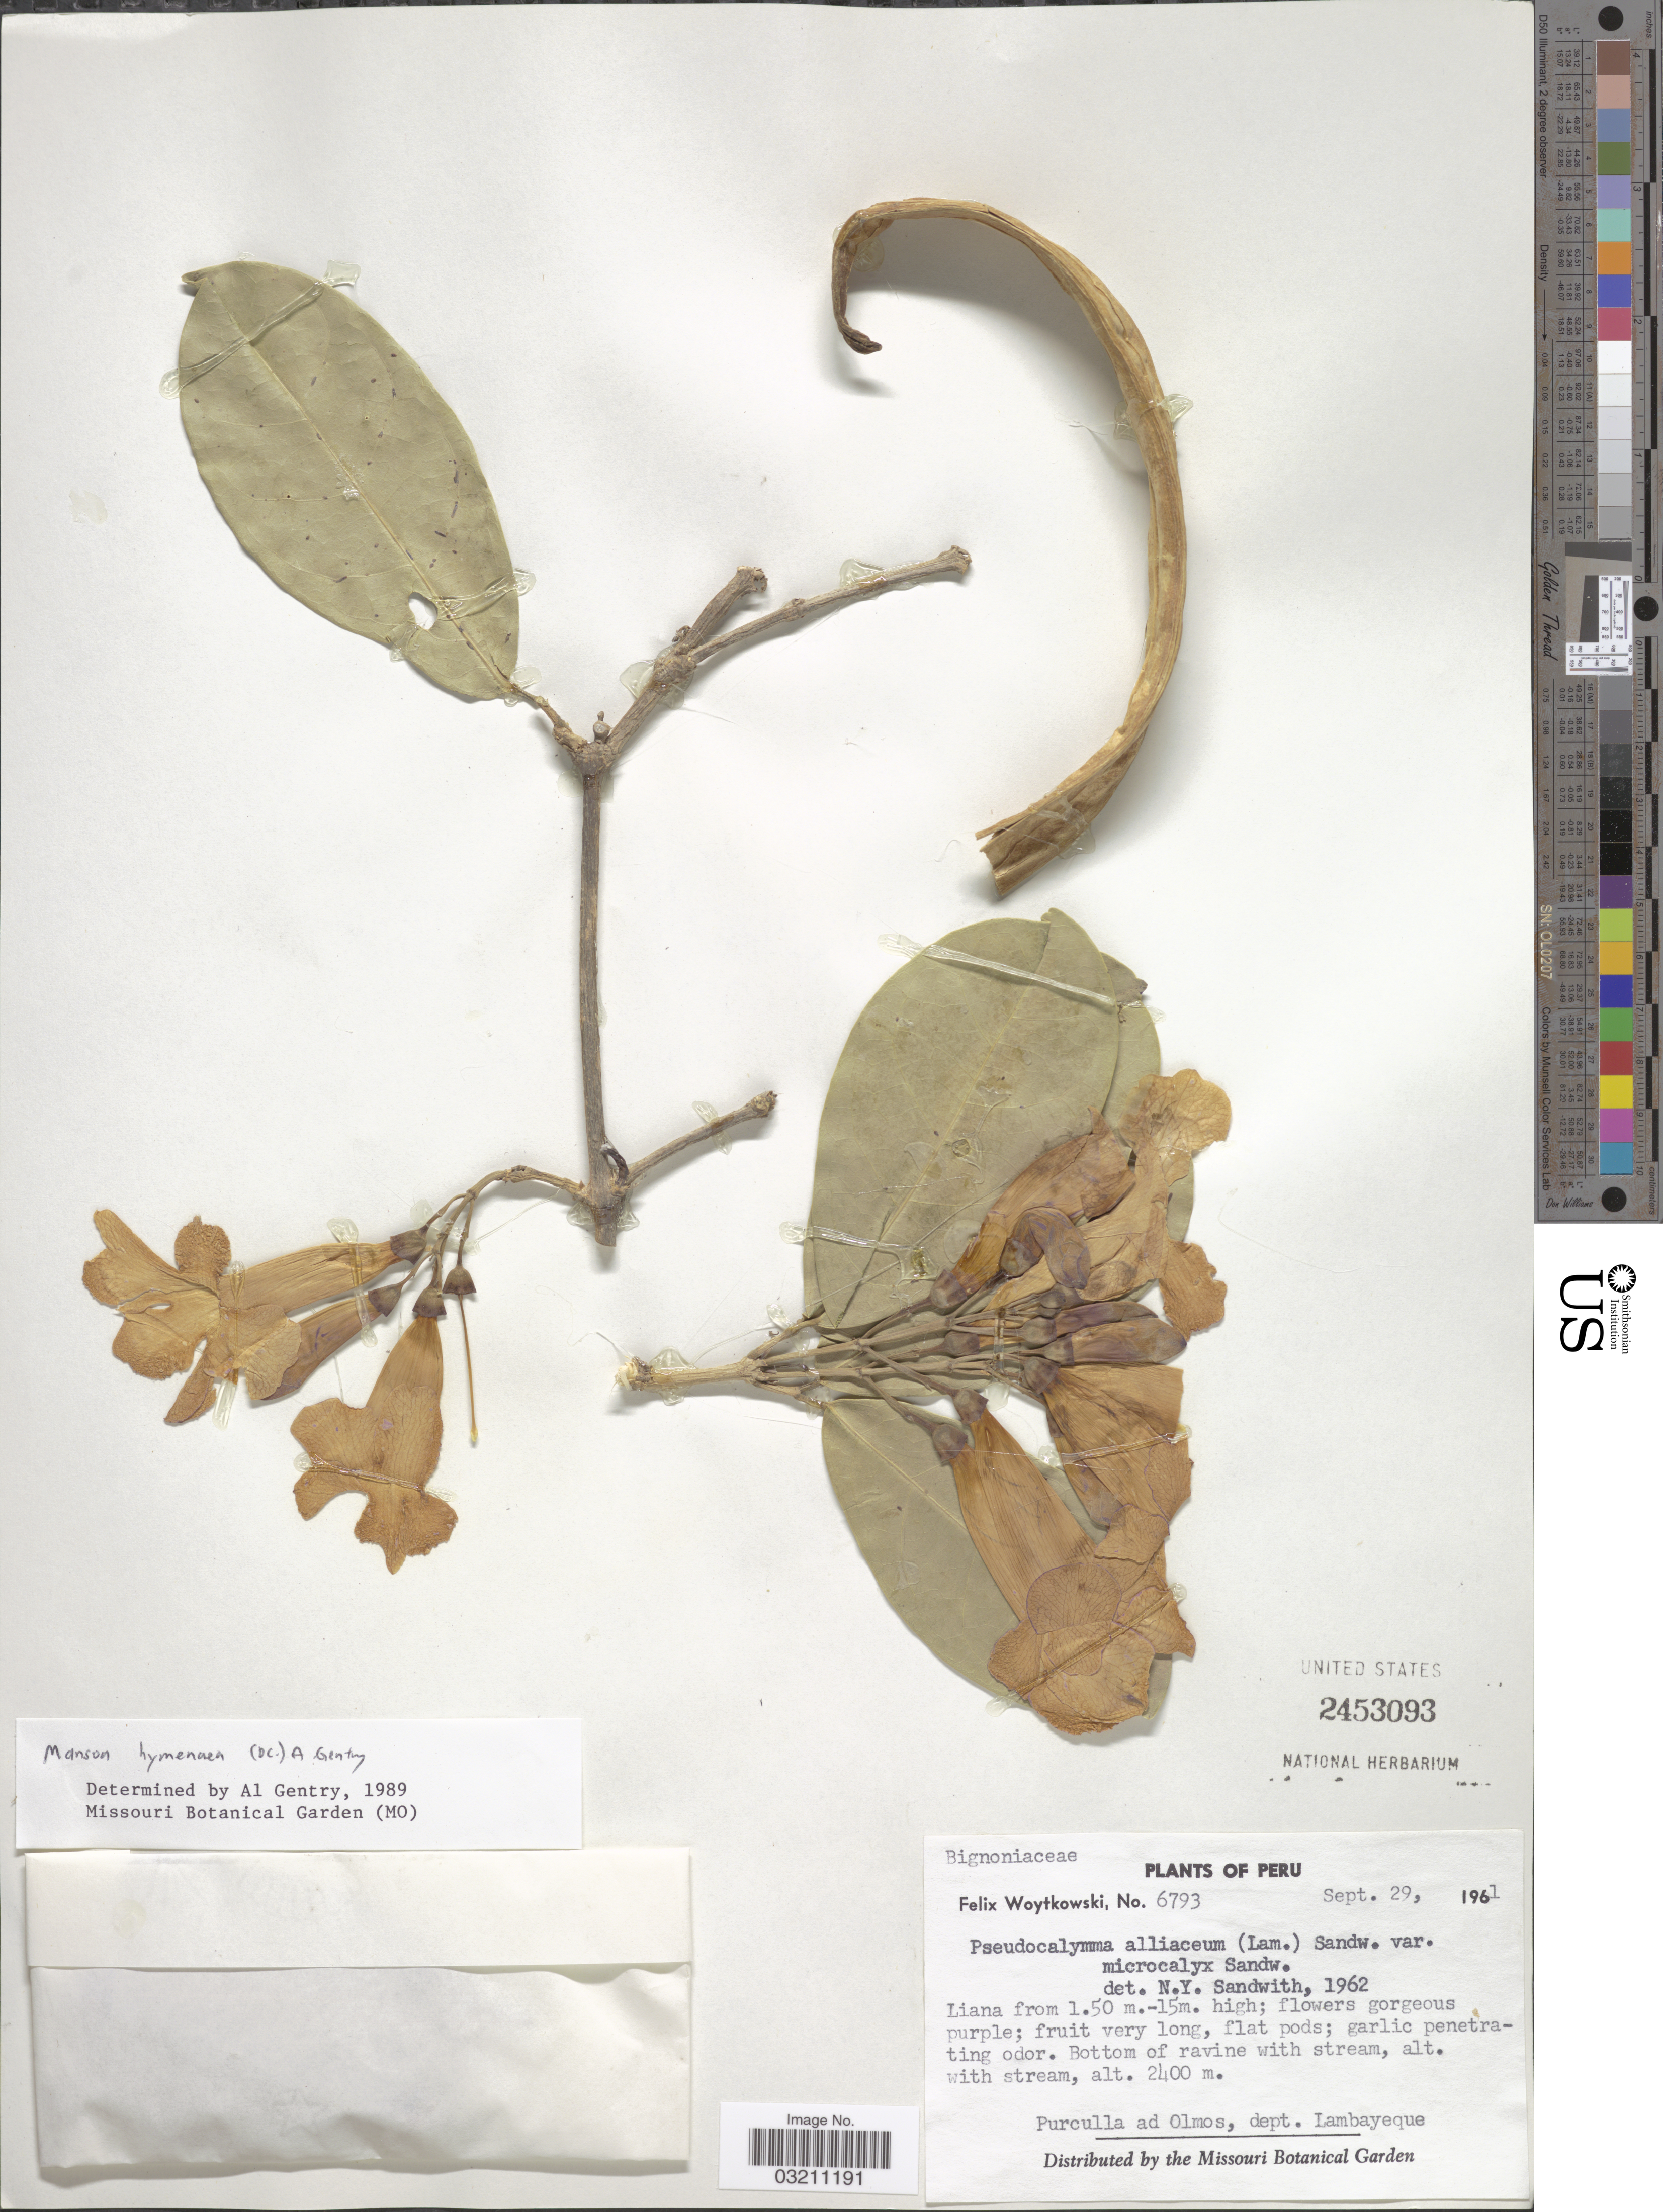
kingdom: Plantae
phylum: Tracheophyta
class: Magnoliopsida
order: Lamiales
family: Bignoniaceae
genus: Mansoa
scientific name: Mansoa hymenaea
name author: (DC.) A.H. Gentry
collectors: F. Woytkowski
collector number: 6793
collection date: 1961-09-29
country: Peru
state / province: Lambayeque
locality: Bottom of ravine with stream. Purculla ad Olmos, dept. Lambayeque.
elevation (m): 2400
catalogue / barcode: US 2453093